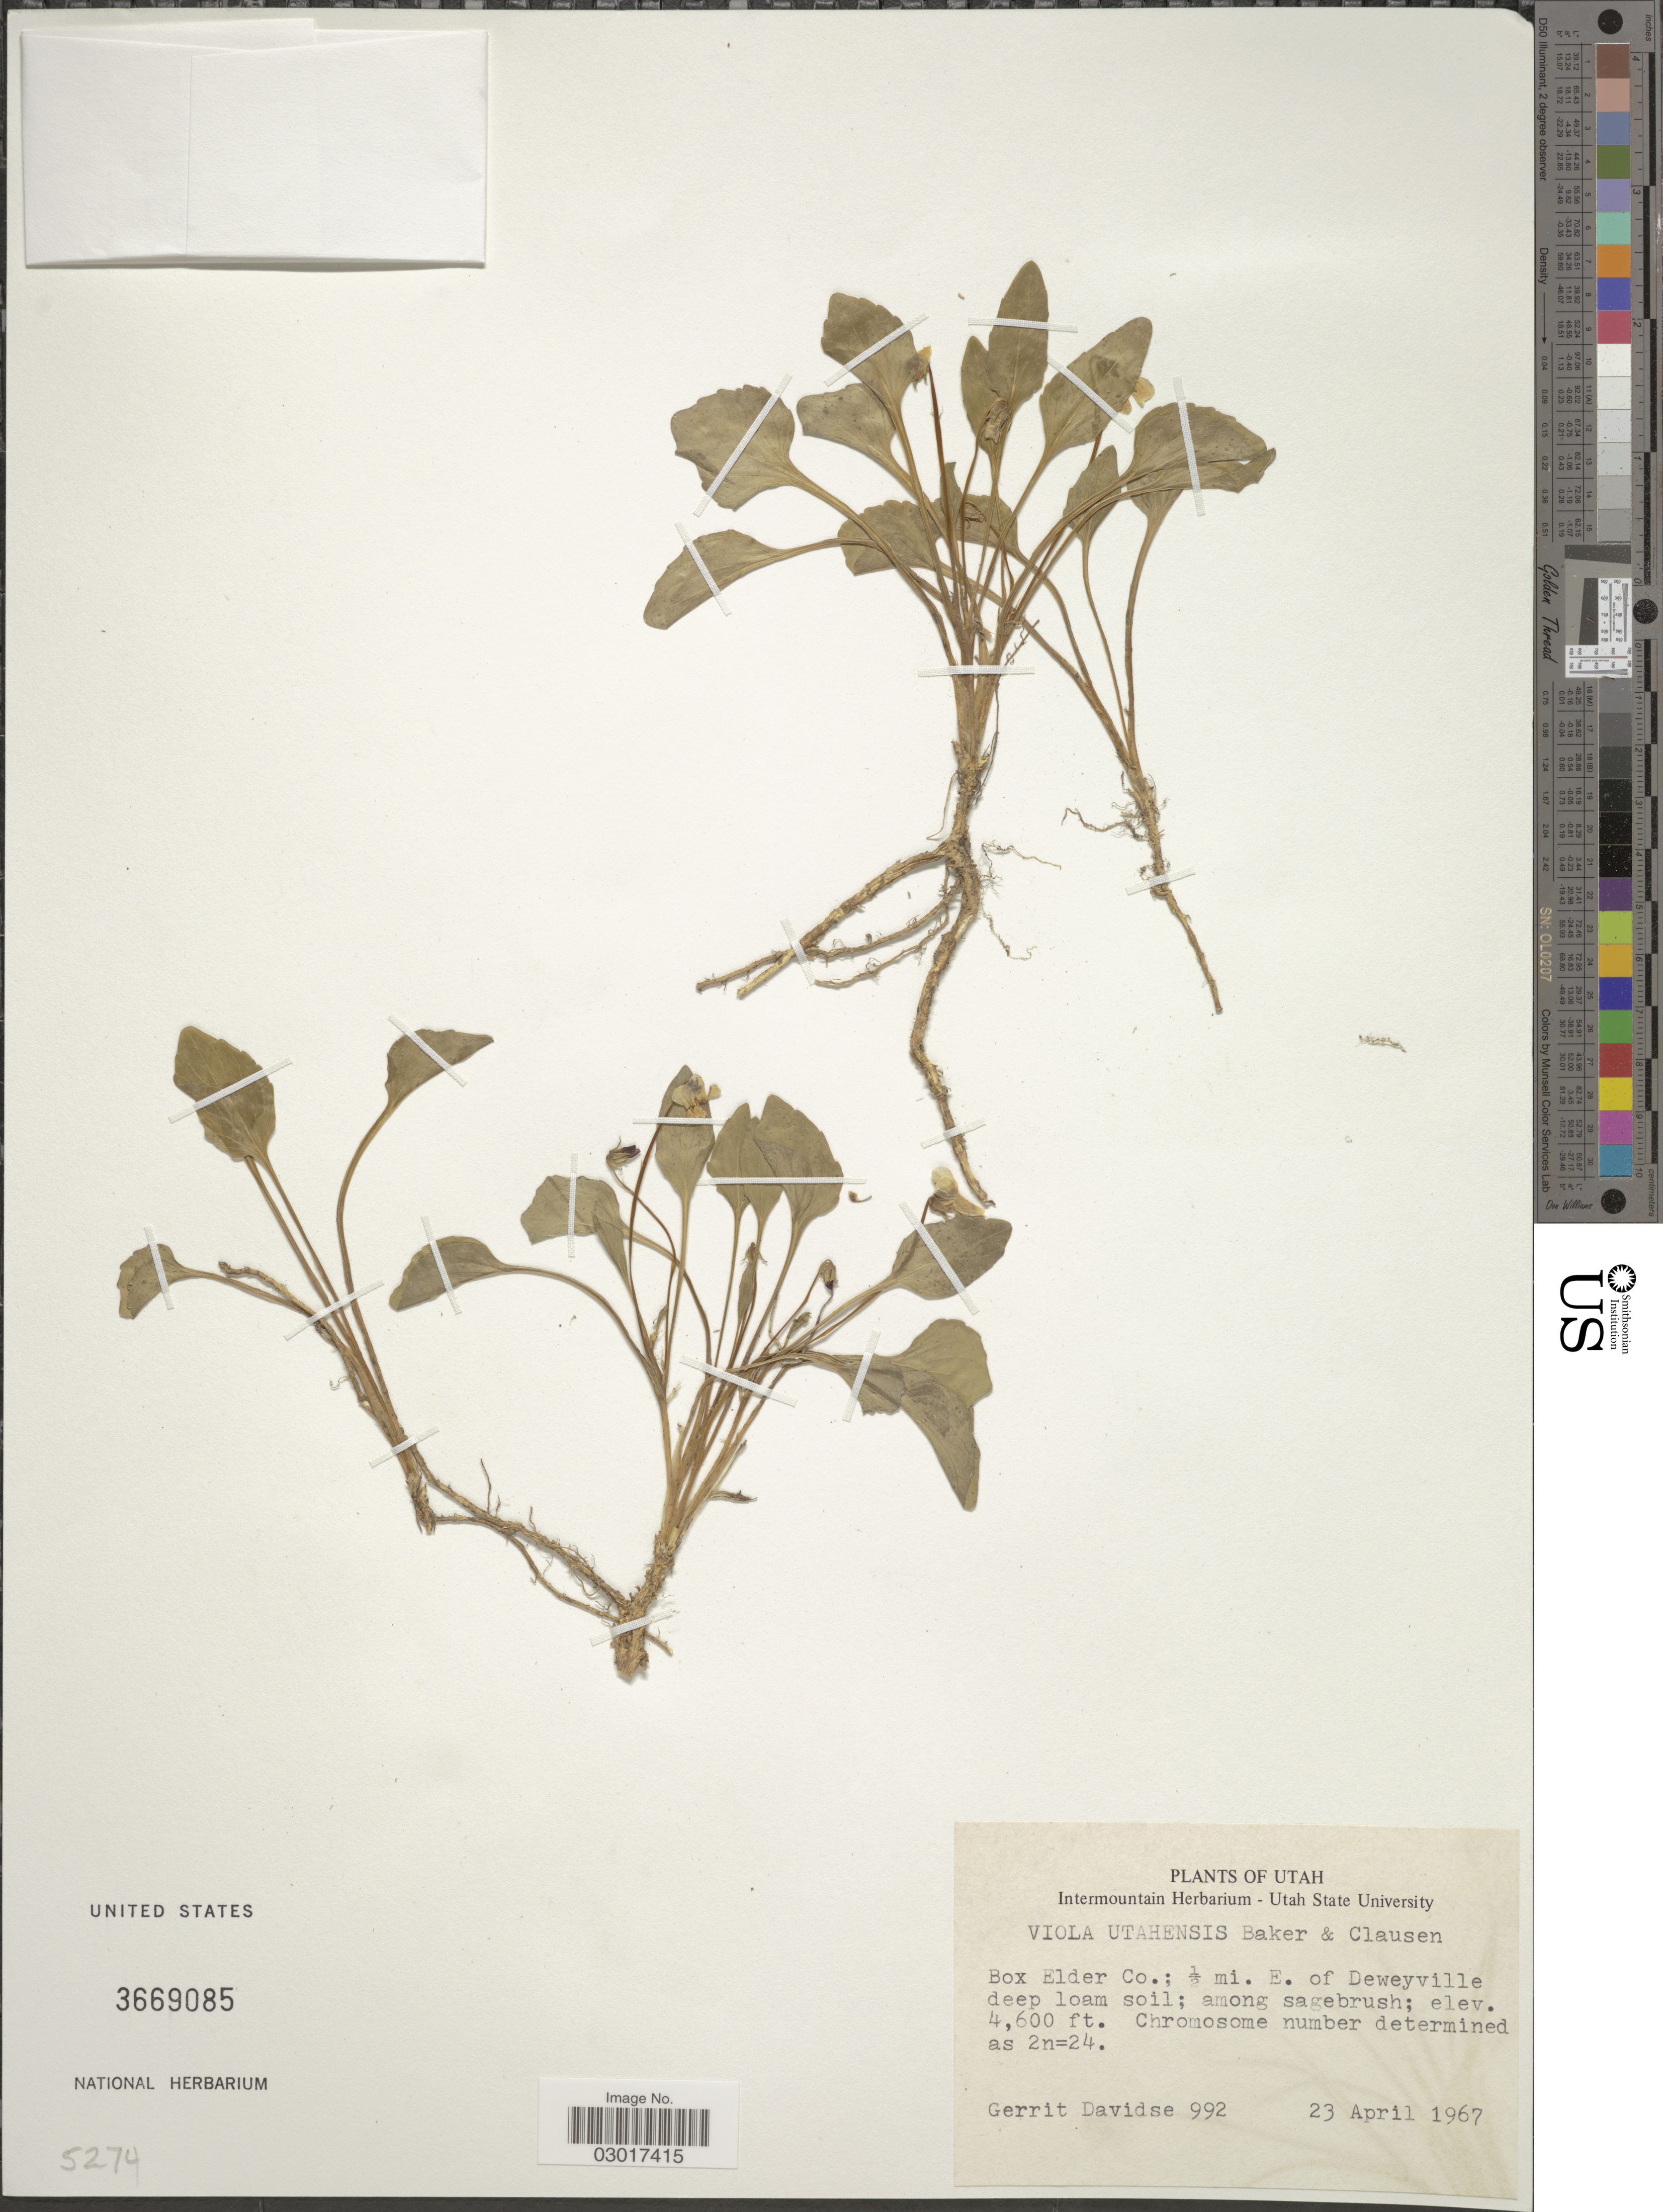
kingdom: Plantae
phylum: Tracheophyta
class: Magnoliopsida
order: Malpighiales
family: Violaceae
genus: Viola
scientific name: Viola utahensis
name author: M.S. Baker & J.C. Clausen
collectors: G. Davidse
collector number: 992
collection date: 1967-04-23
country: United States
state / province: Utah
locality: Box Elder Co.; ½ mi. E. of Deweyville deep loam soil.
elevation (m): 1402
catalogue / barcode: US 3669085